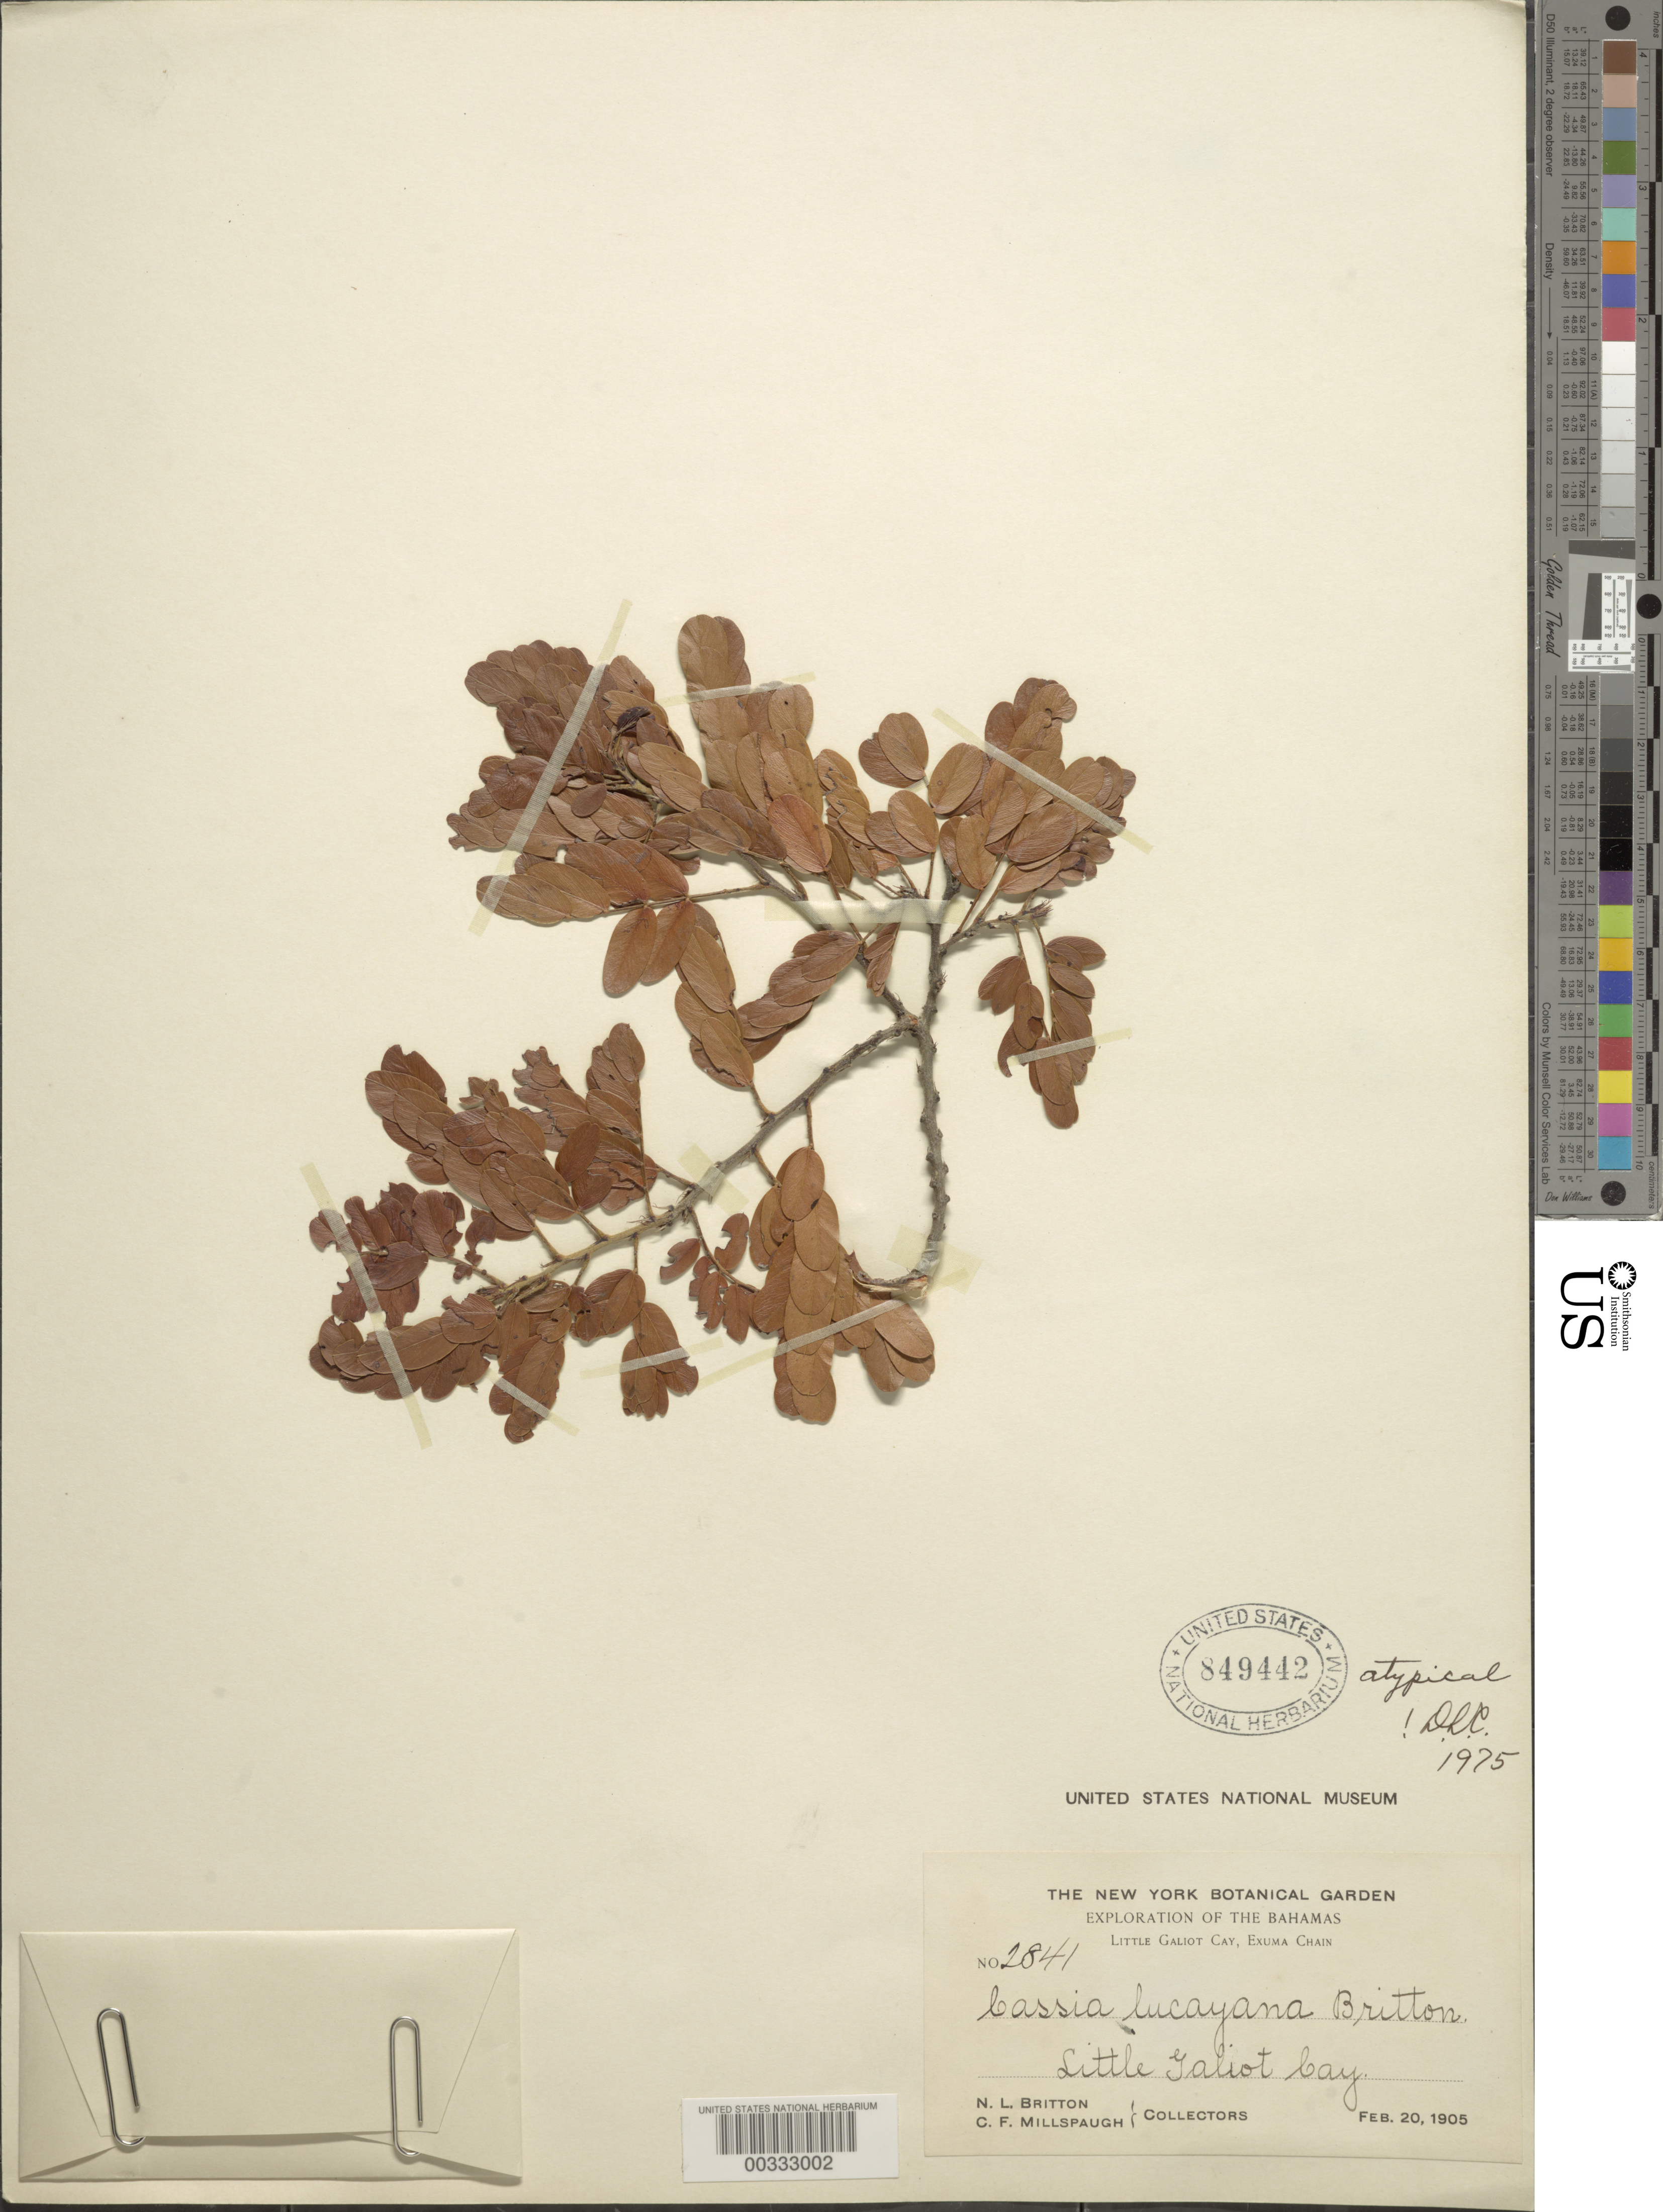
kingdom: Plantae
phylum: Tracheophyta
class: Magnoliopsida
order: Fabales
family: Fabaceae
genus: Senna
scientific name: Senna lucayana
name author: Britton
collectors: N. Britton & C. F. Millspaugh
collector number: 2841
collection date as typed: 20 Feb 1905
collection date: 1905-02-20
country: Bahamas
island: Little Galiot Cay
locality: Little Galiot Cay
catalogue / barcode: US 849442